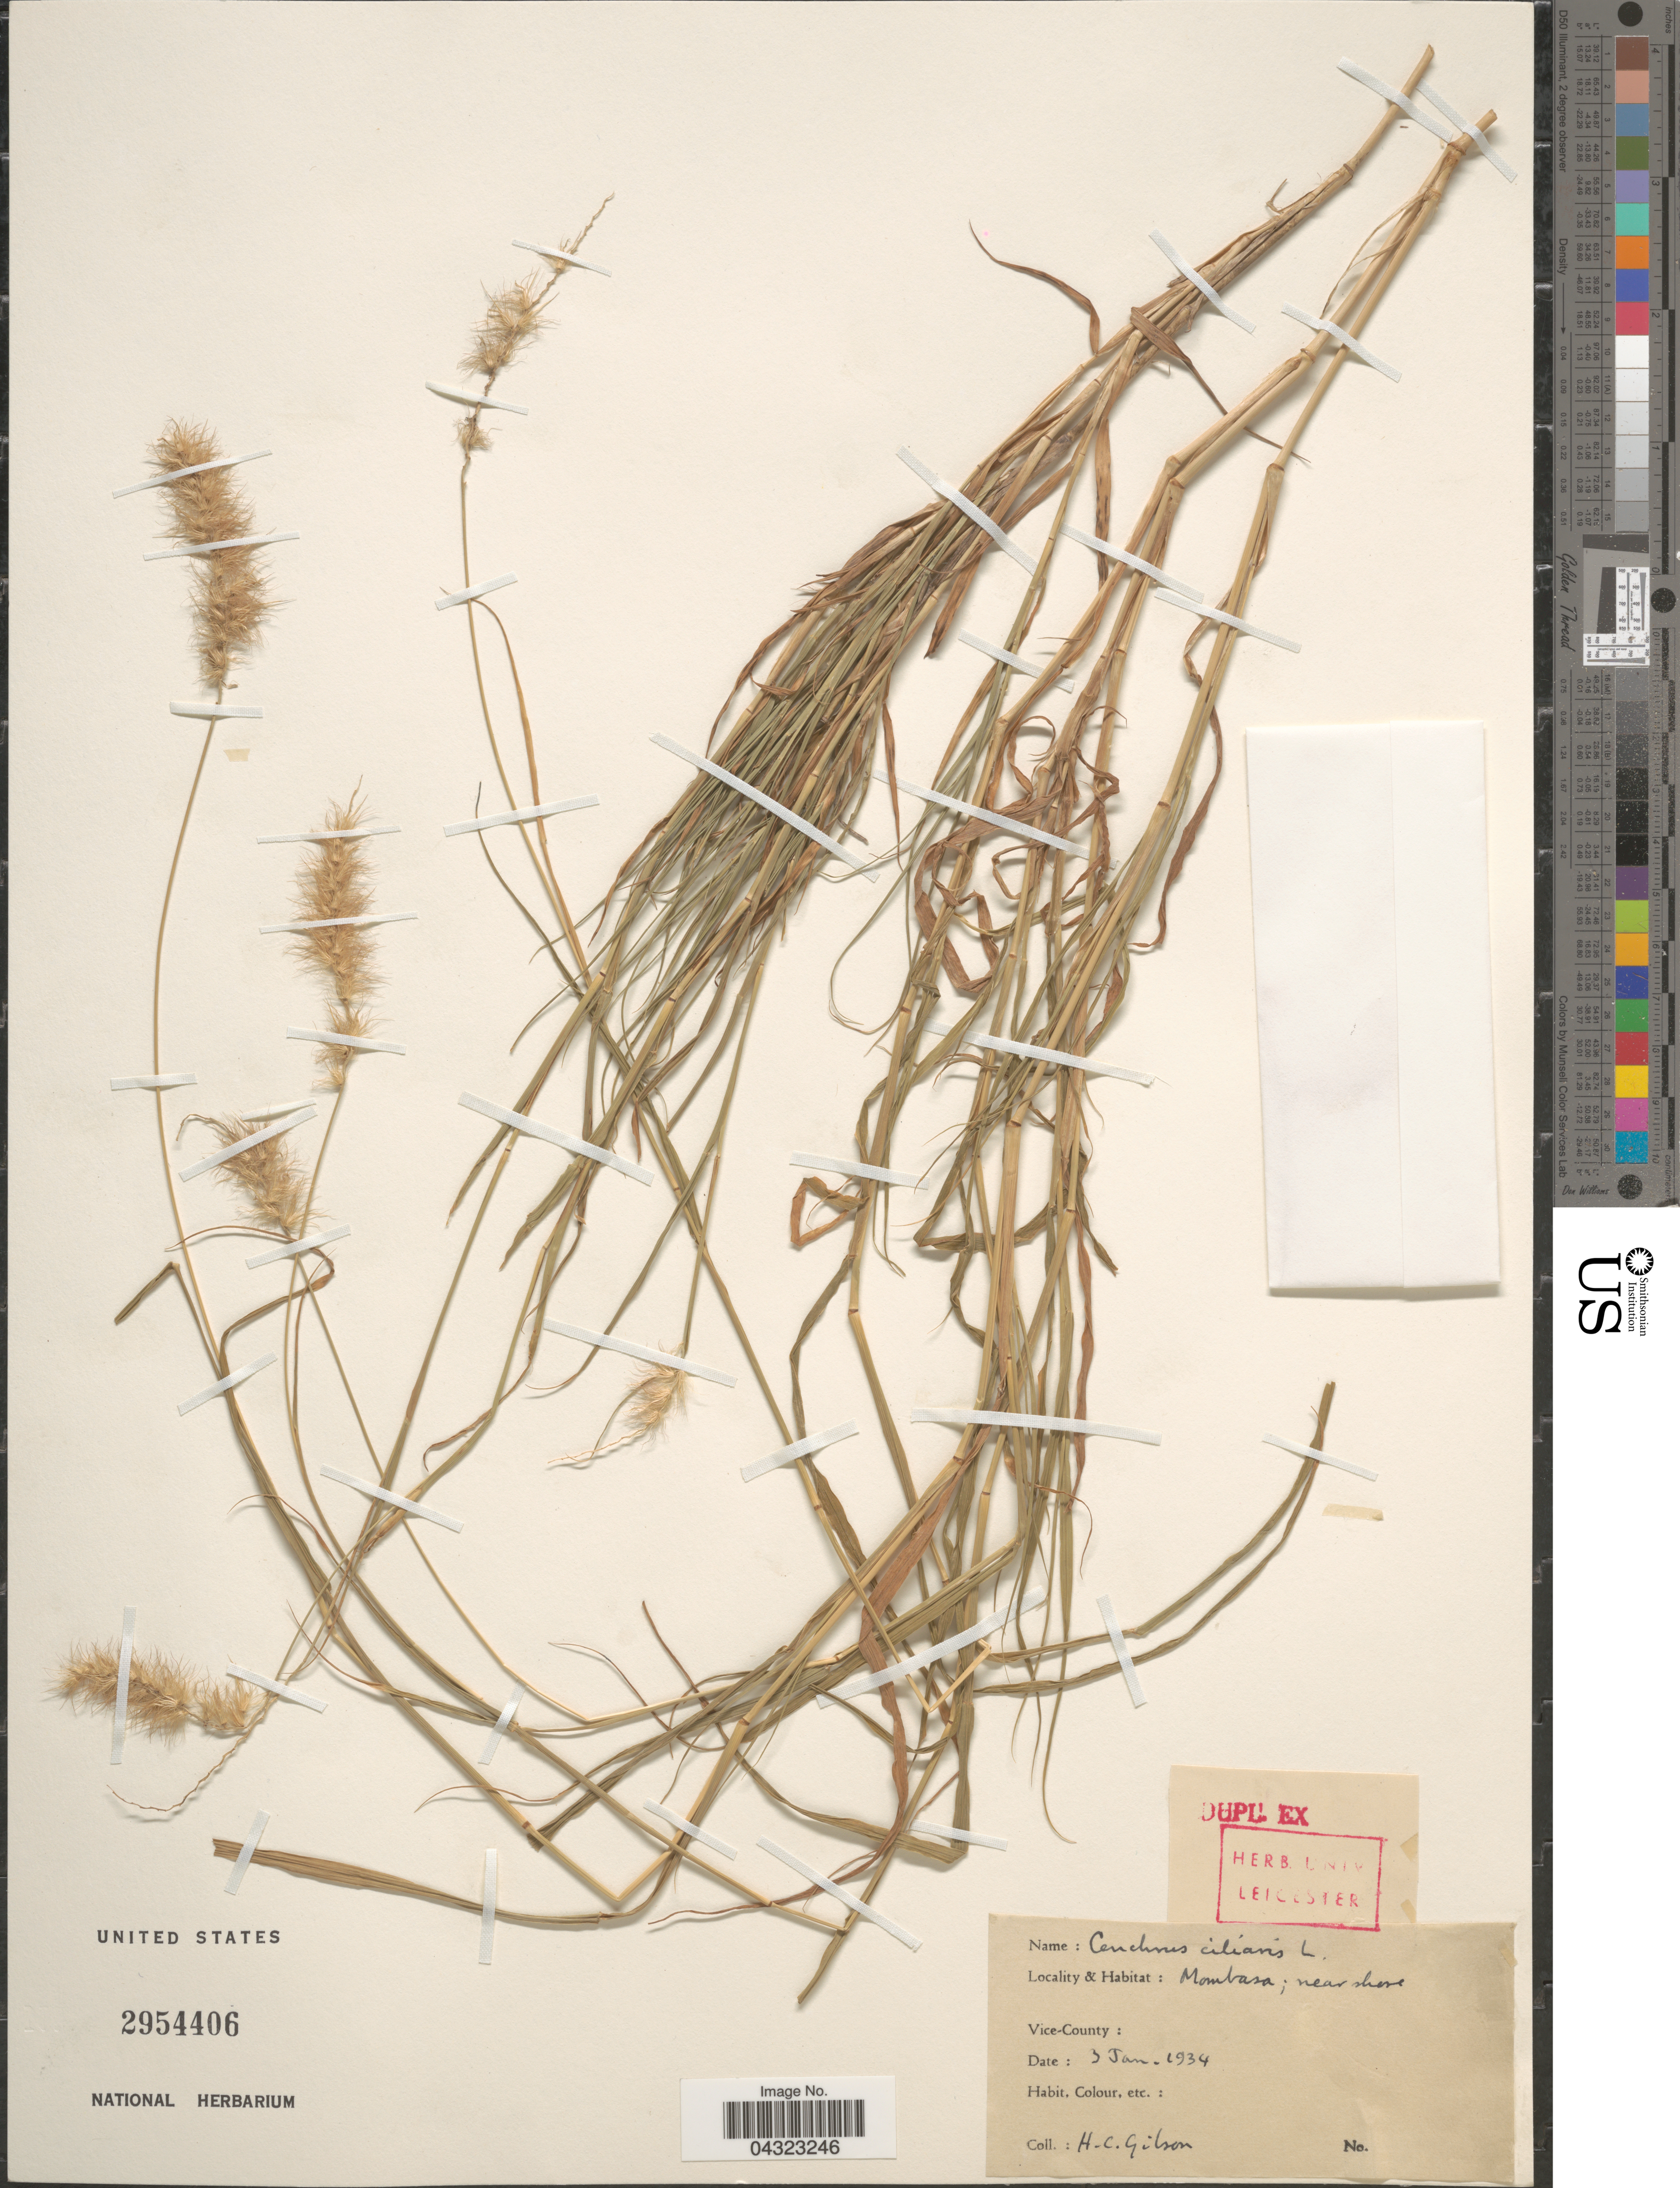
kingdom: Plantae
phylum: Tracheophyta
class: Liliopsida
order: Poales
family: Poaceae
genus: Cenchrus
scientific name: Cenchrus ciliaris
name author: L.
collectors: H. Gilson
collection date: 1934-01-03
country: Kenya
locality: Mombasa; near shore.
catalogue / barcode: US 2954406